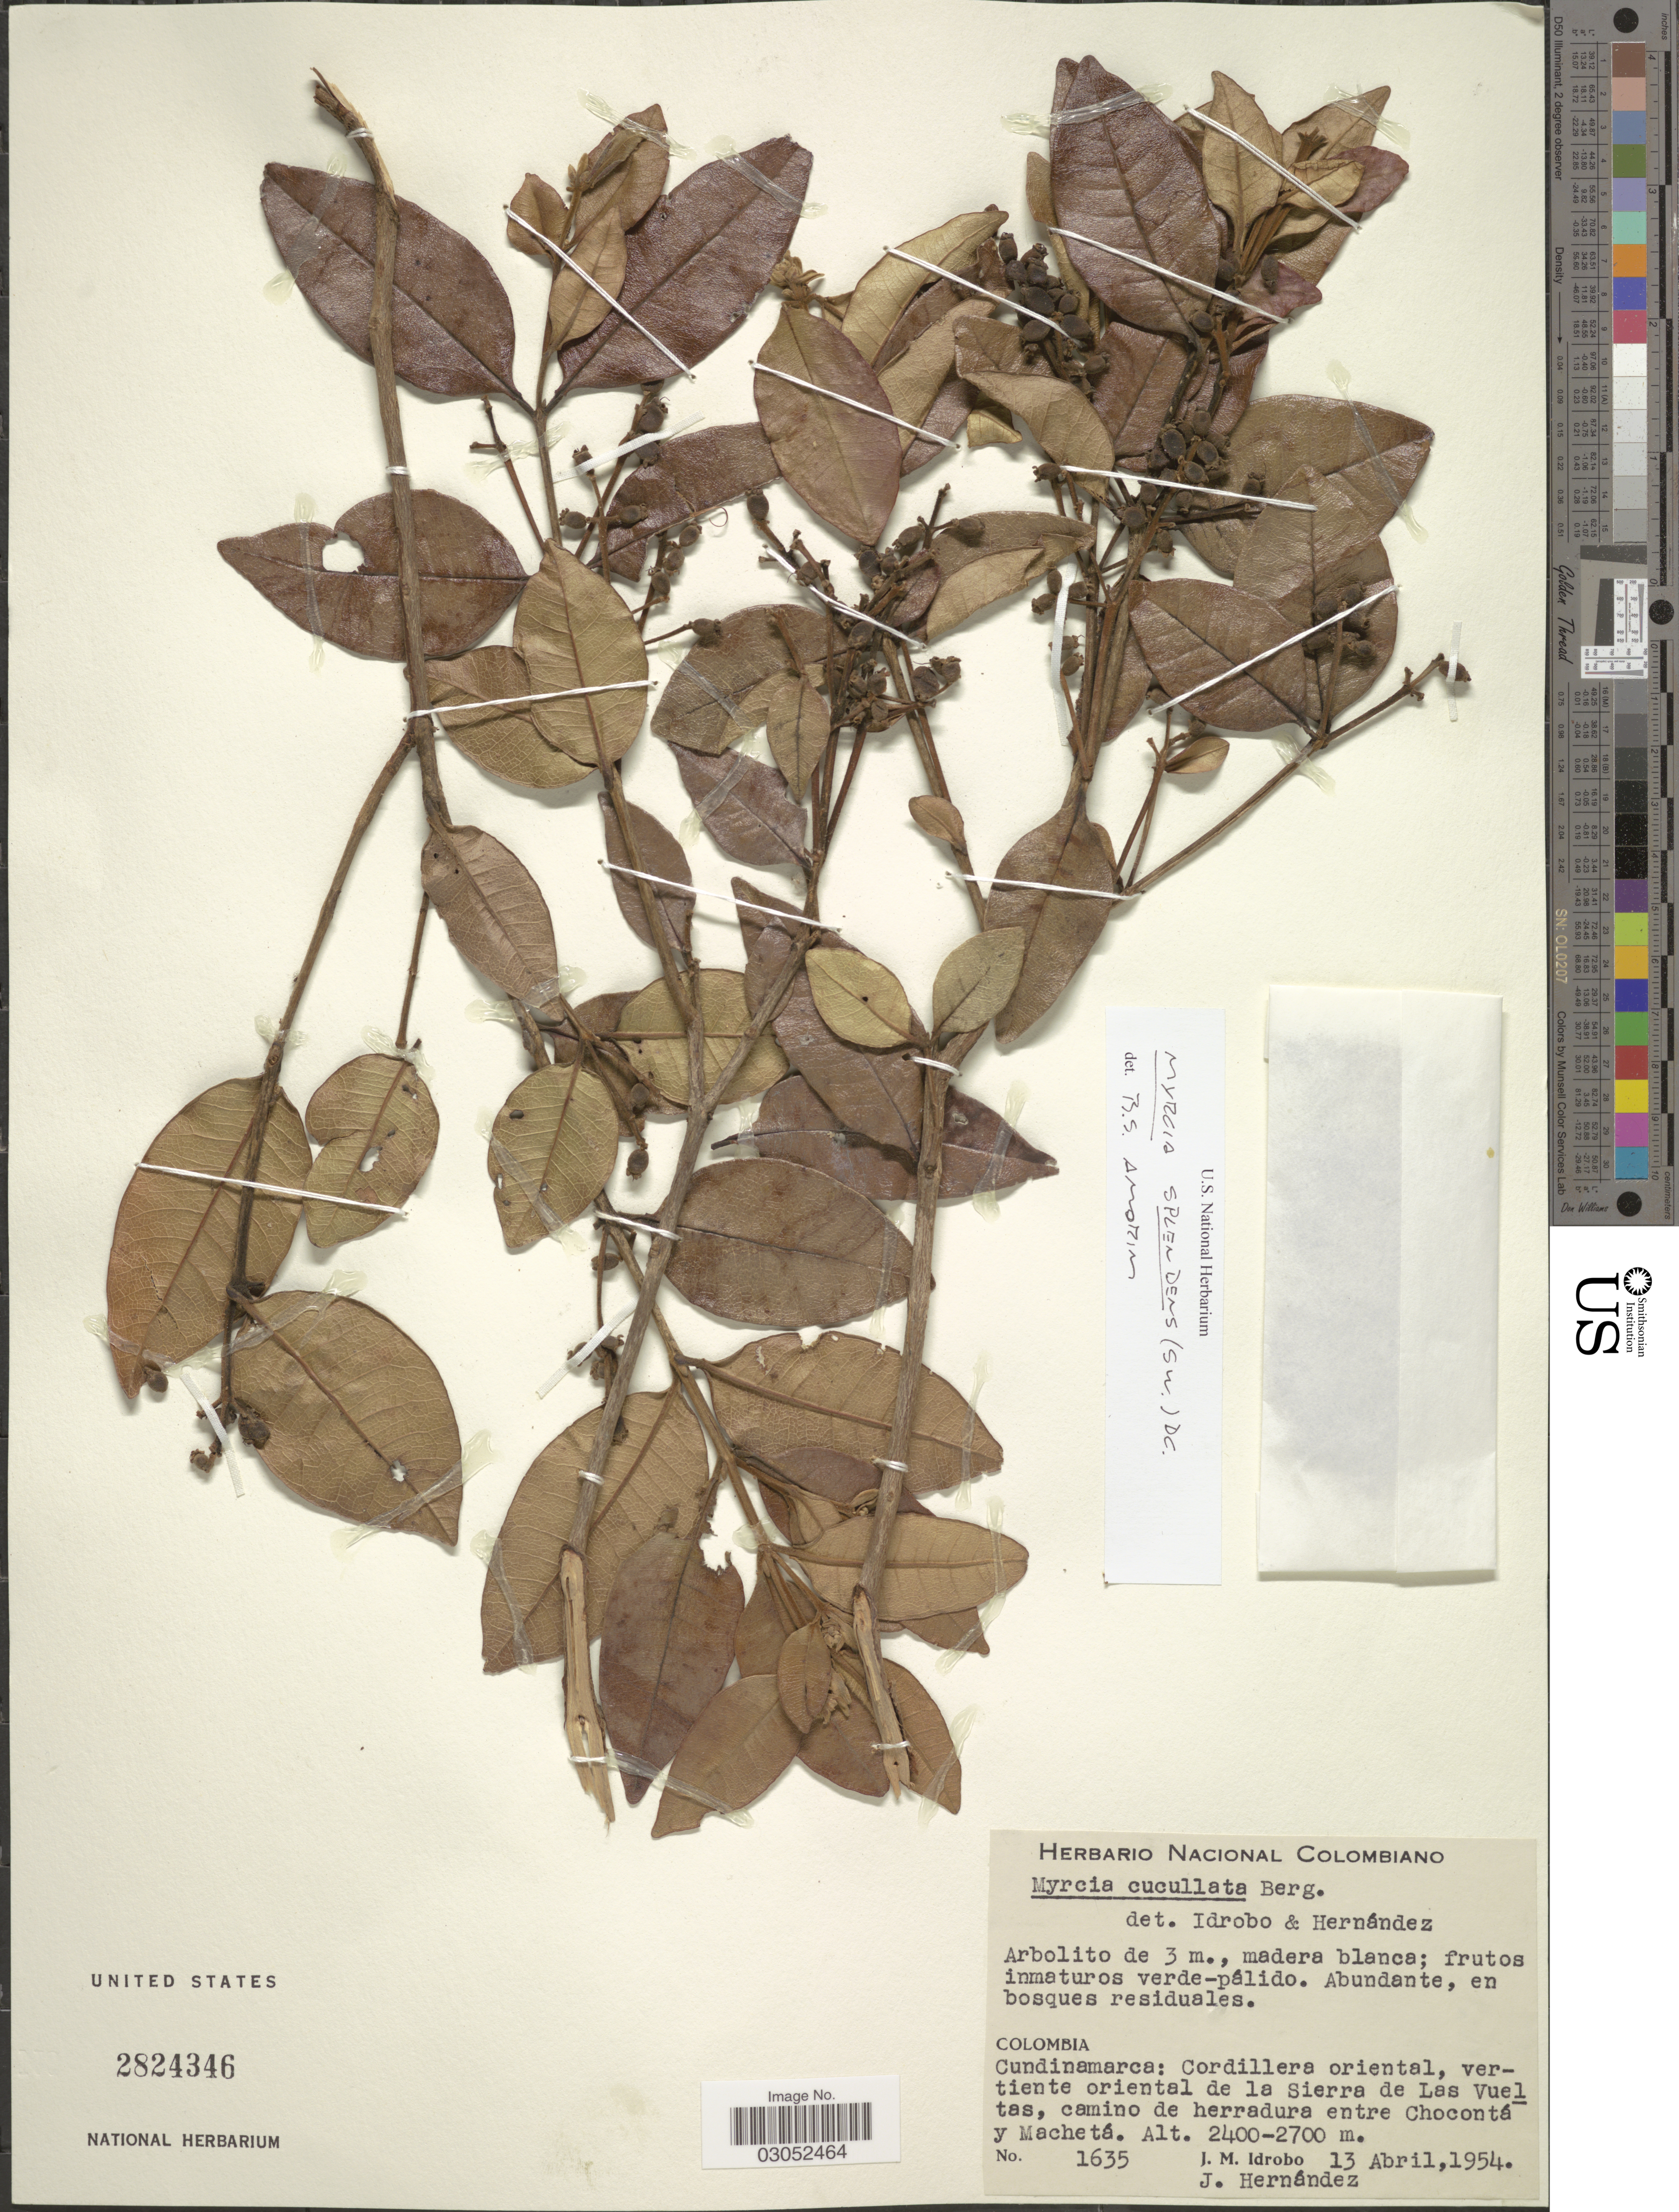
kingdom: Plantae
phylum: Tracheophyta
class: Magnoliopsida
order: Myrtales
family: Myrtaceae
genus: Myrcia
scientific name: Myrcia splendens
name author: (Sw.) DC.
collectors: J. M. Idrobo & J. Hernandez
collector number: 1635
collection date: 1954-04-13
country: Colombia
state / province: Cundinamarca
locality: Cundinamarca: Cordillera oriental, vertiente oriental de la Sierra de Las Vueltas, camino de herradura entre Chocontá y Machetá.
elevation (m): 2400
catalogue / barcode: US 2824346